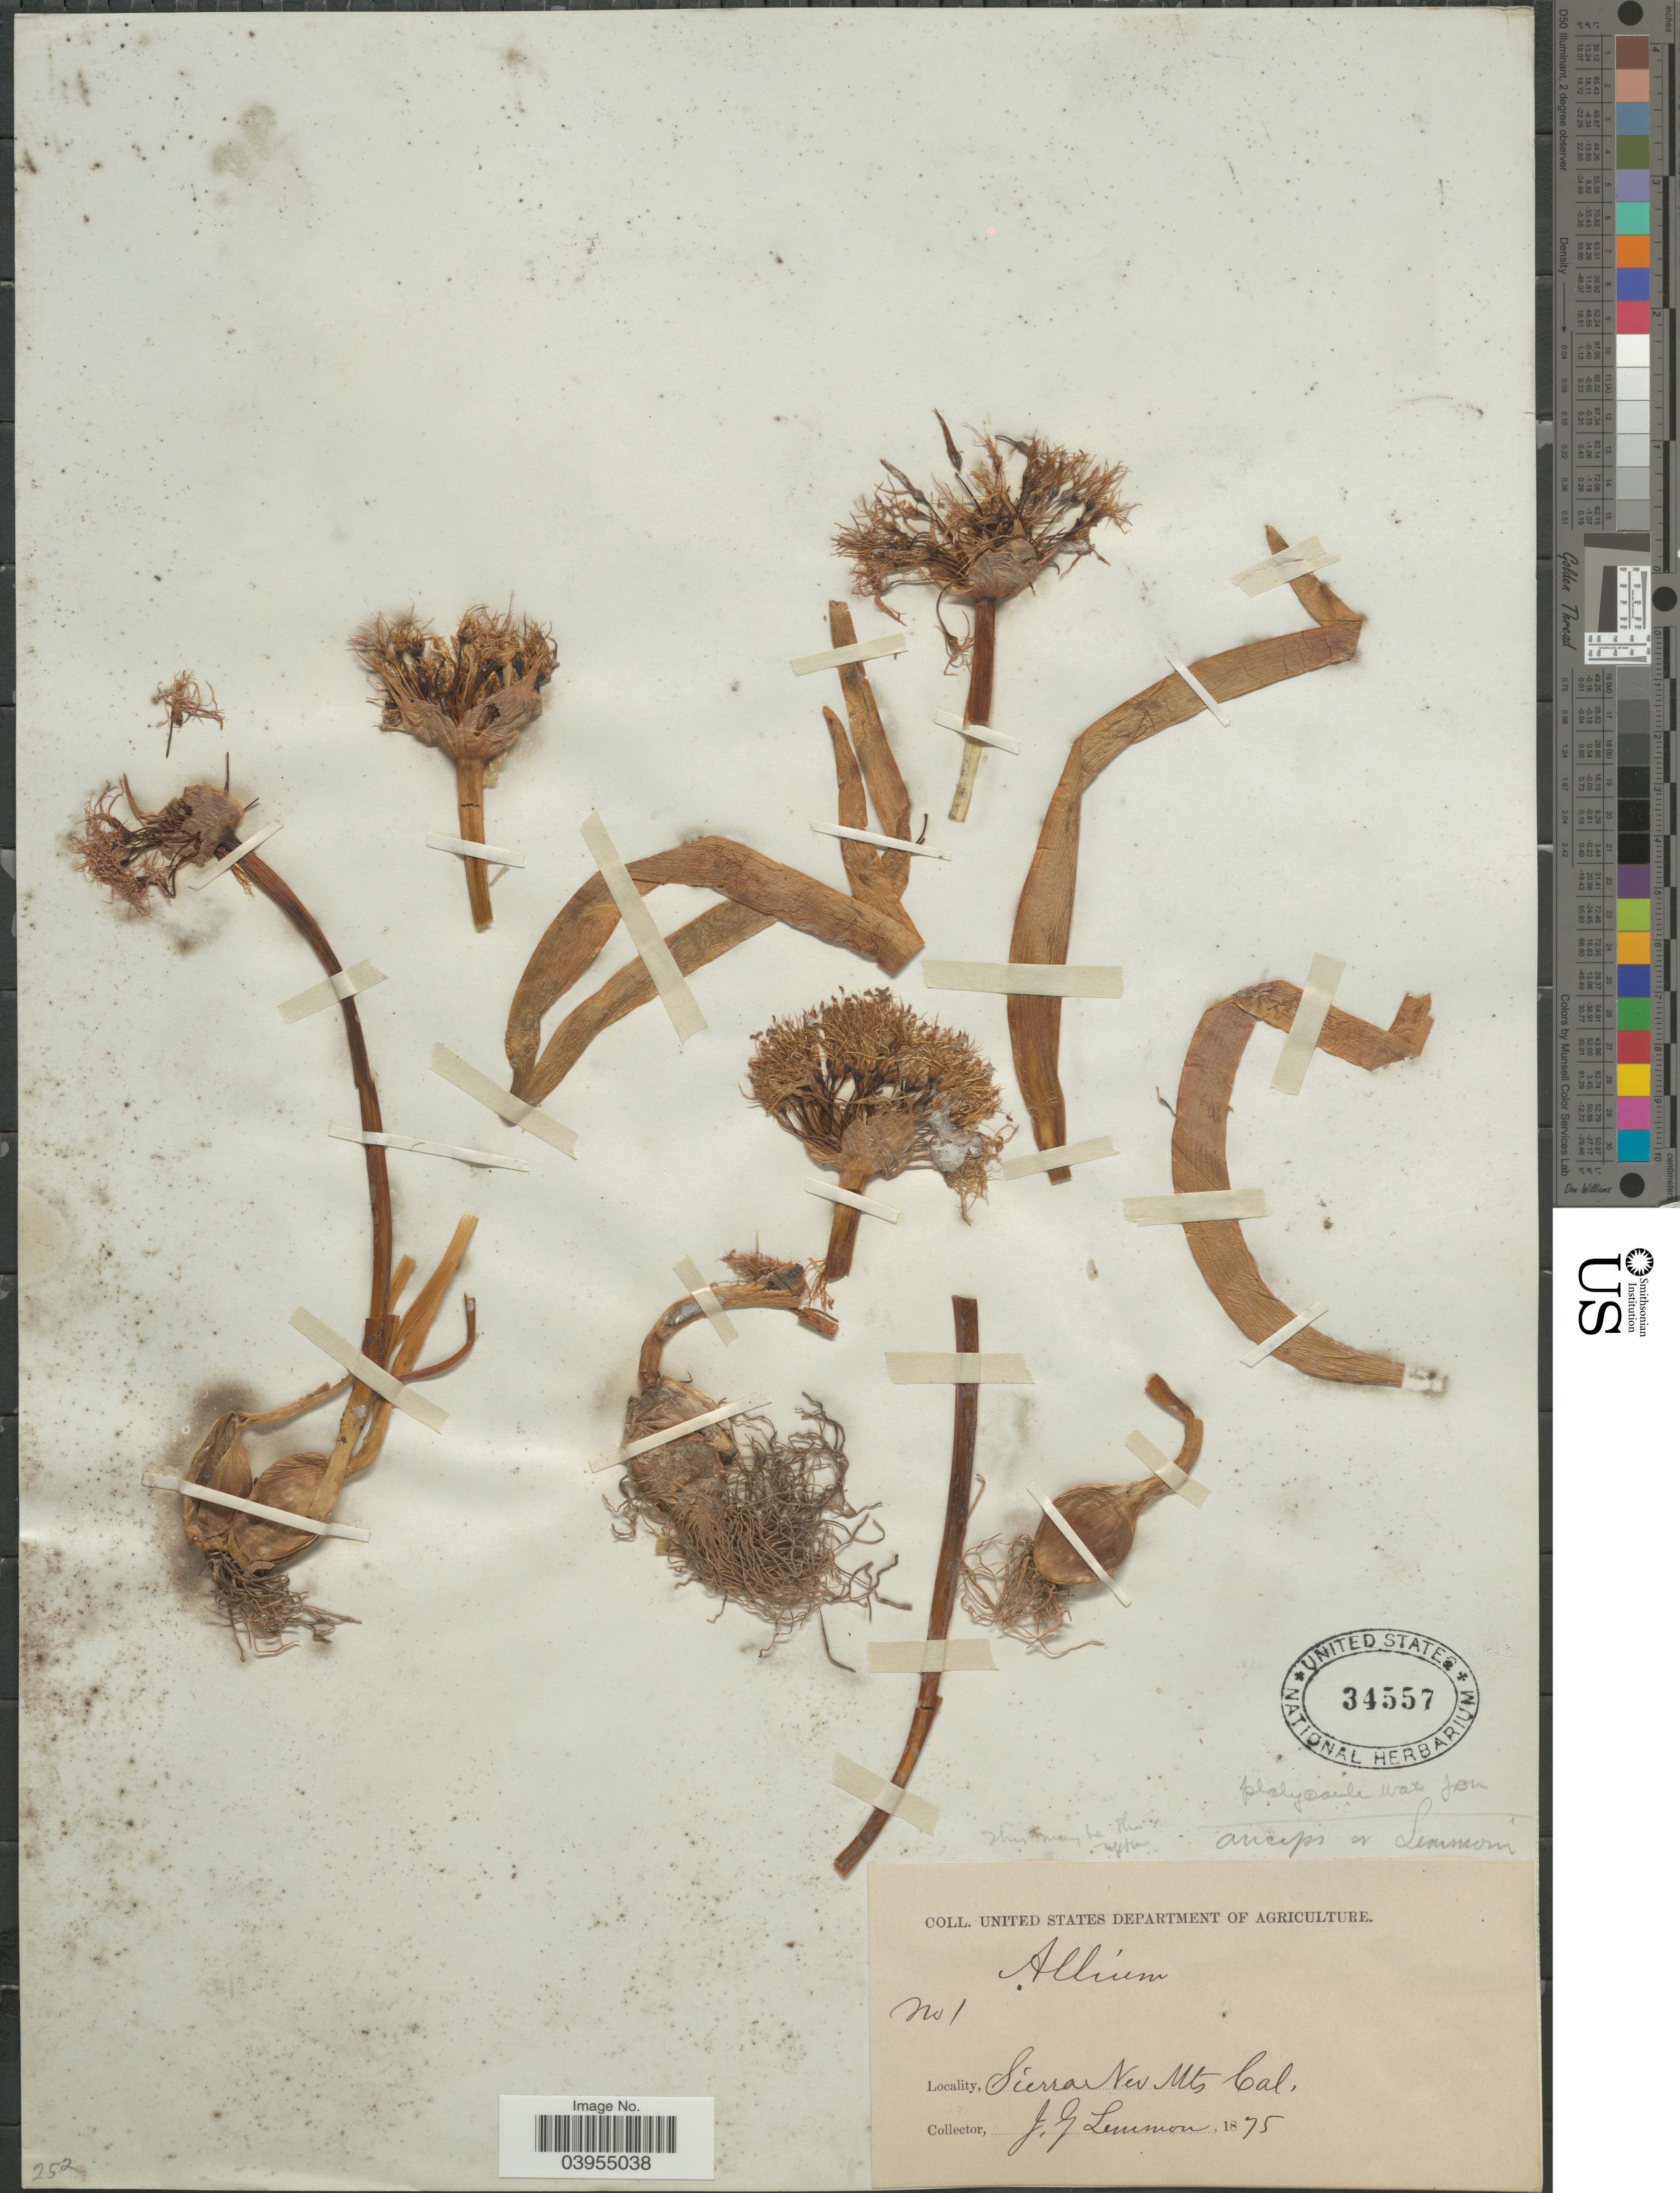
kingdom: Plantae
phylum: Tracheophyta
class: Liliopsida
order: Asparagales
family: Amaryllidaceae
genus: Allium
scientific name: Allium anceps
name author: Kellogg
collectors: J. Lemmon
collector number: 1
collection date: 1875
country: United States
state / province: California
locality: Sierra Nev. Mts.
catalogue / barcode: US 34557